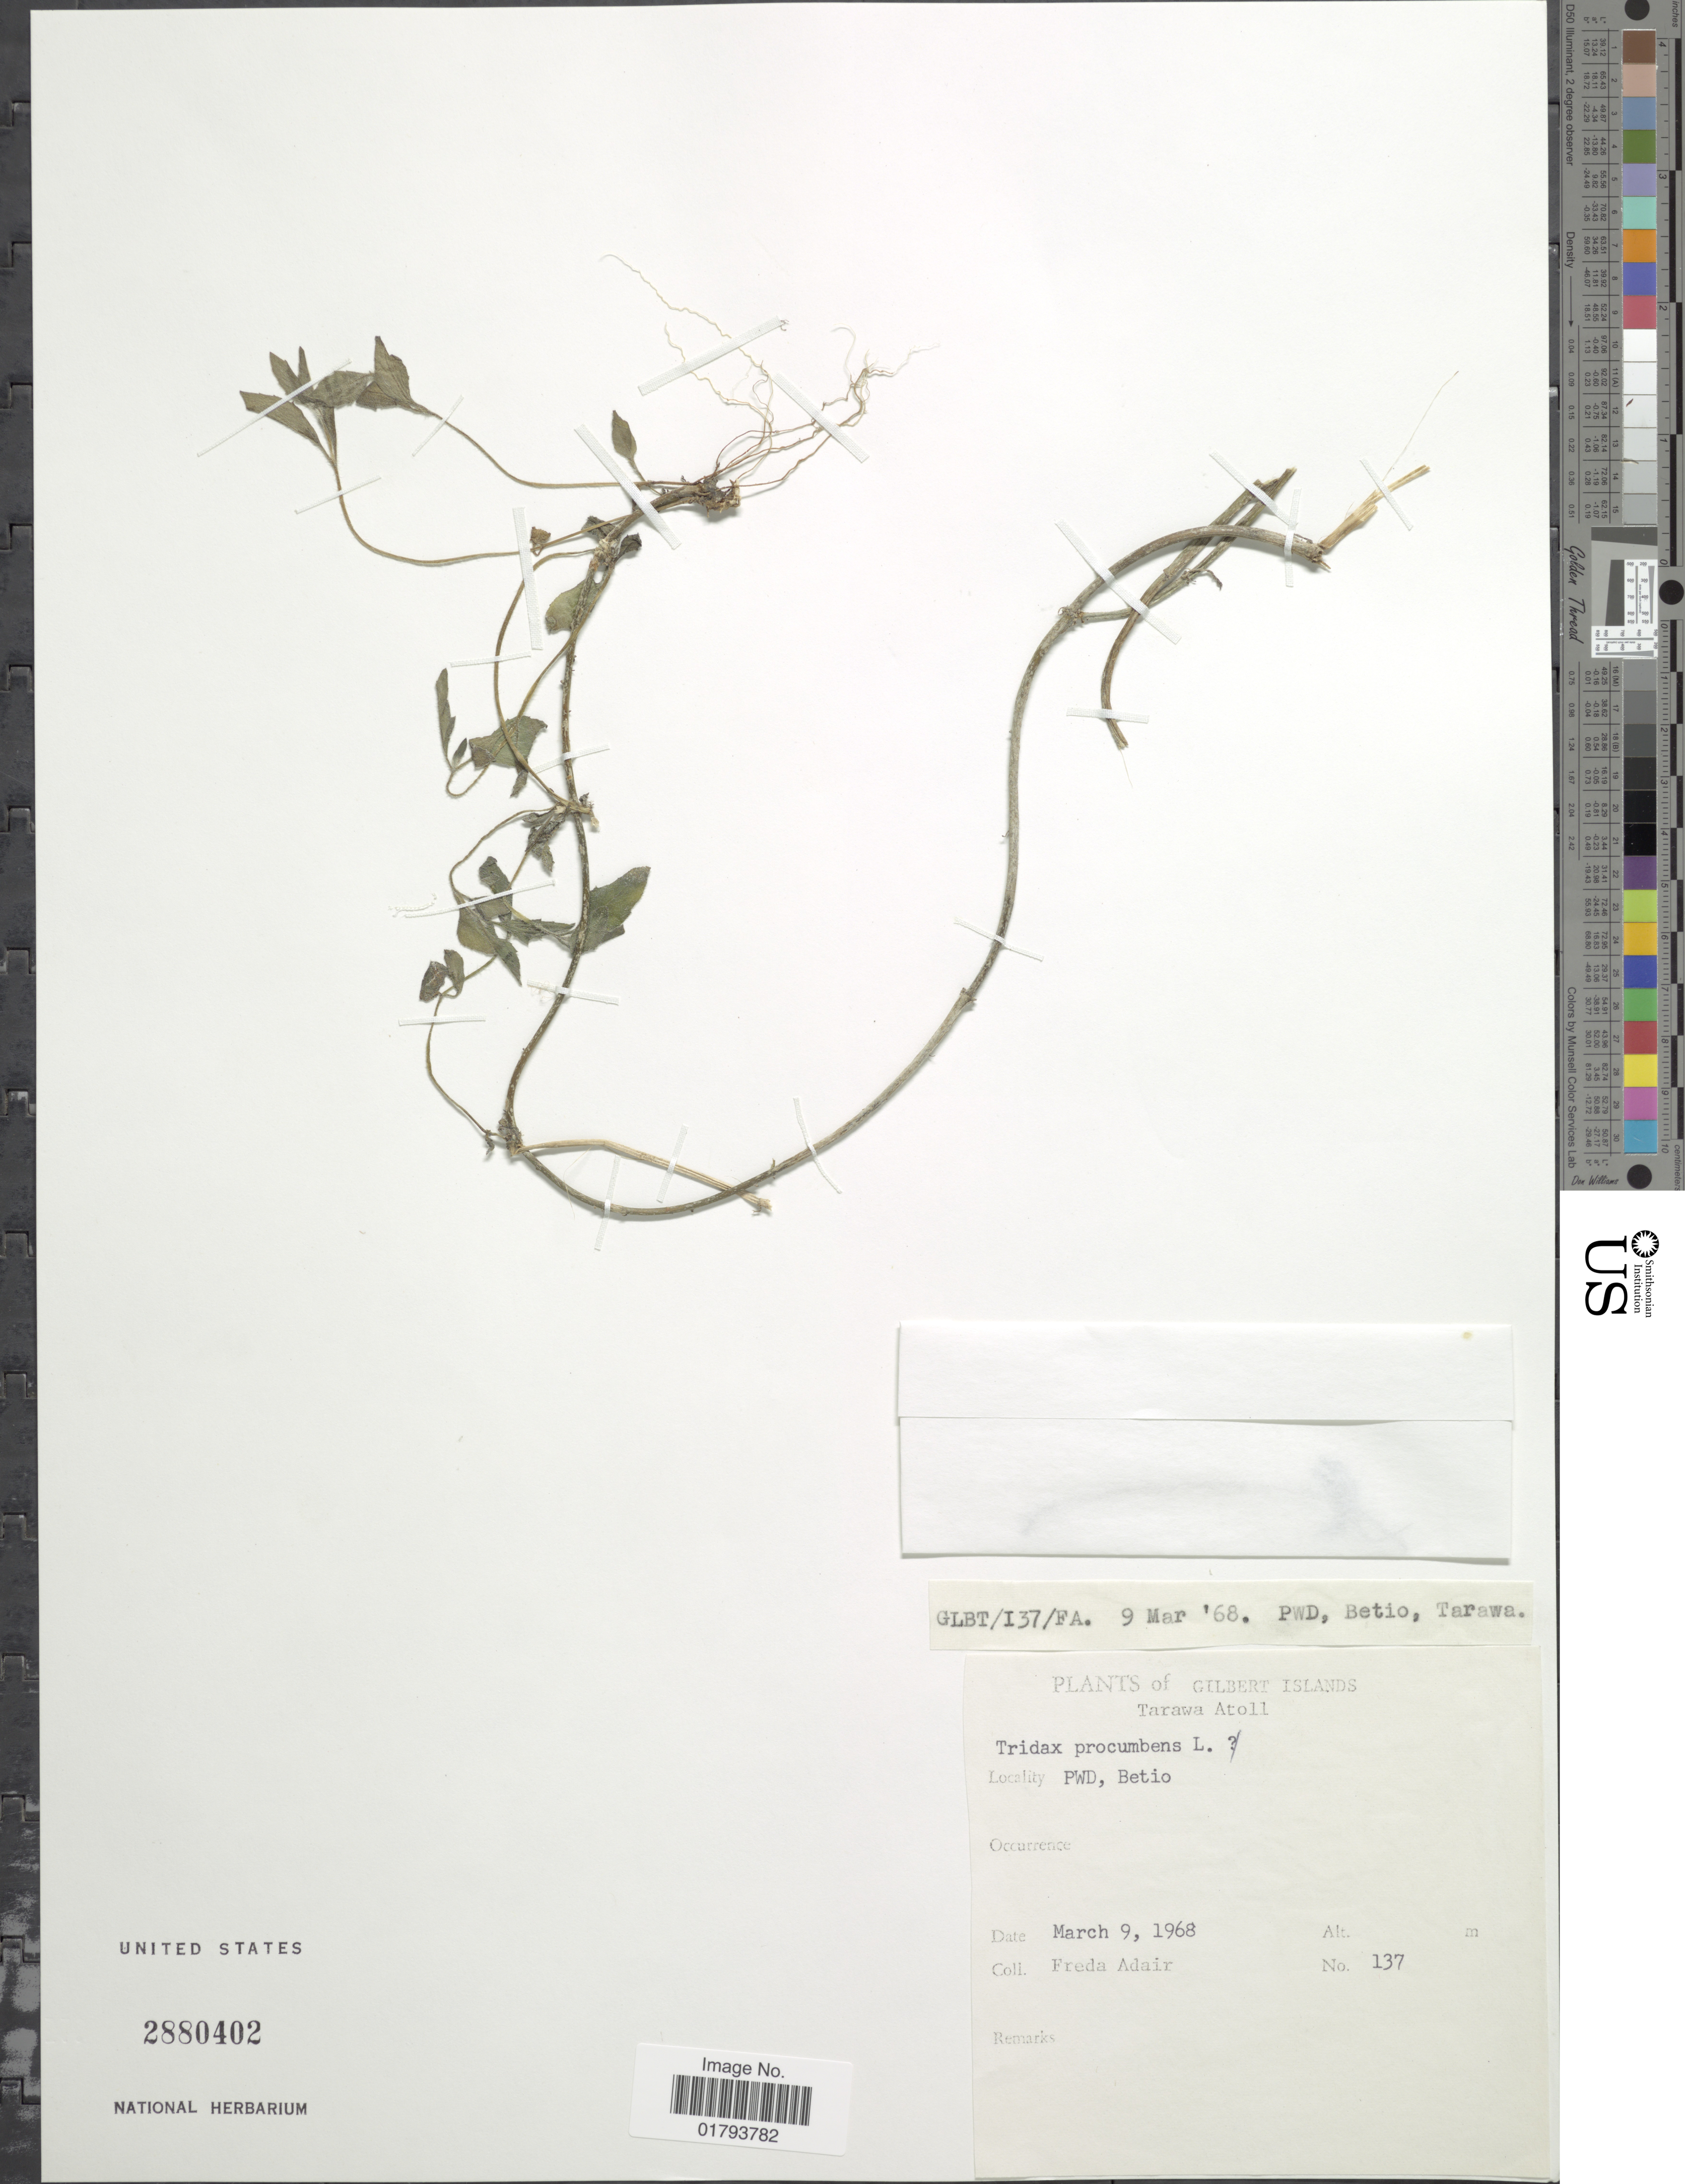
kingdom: Plantae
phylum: Tracheophyta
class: Magnoliopsida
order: Asterales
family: Asteraceae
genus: Tridax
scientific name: Tridax procumbens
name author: L.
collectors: F. Adair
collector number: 137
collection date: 1968-03-09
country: Kiribati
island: Tarawa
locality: Gilbert Islands, Tarawa Atoll, PWD, Betio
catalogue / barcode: US 2880402